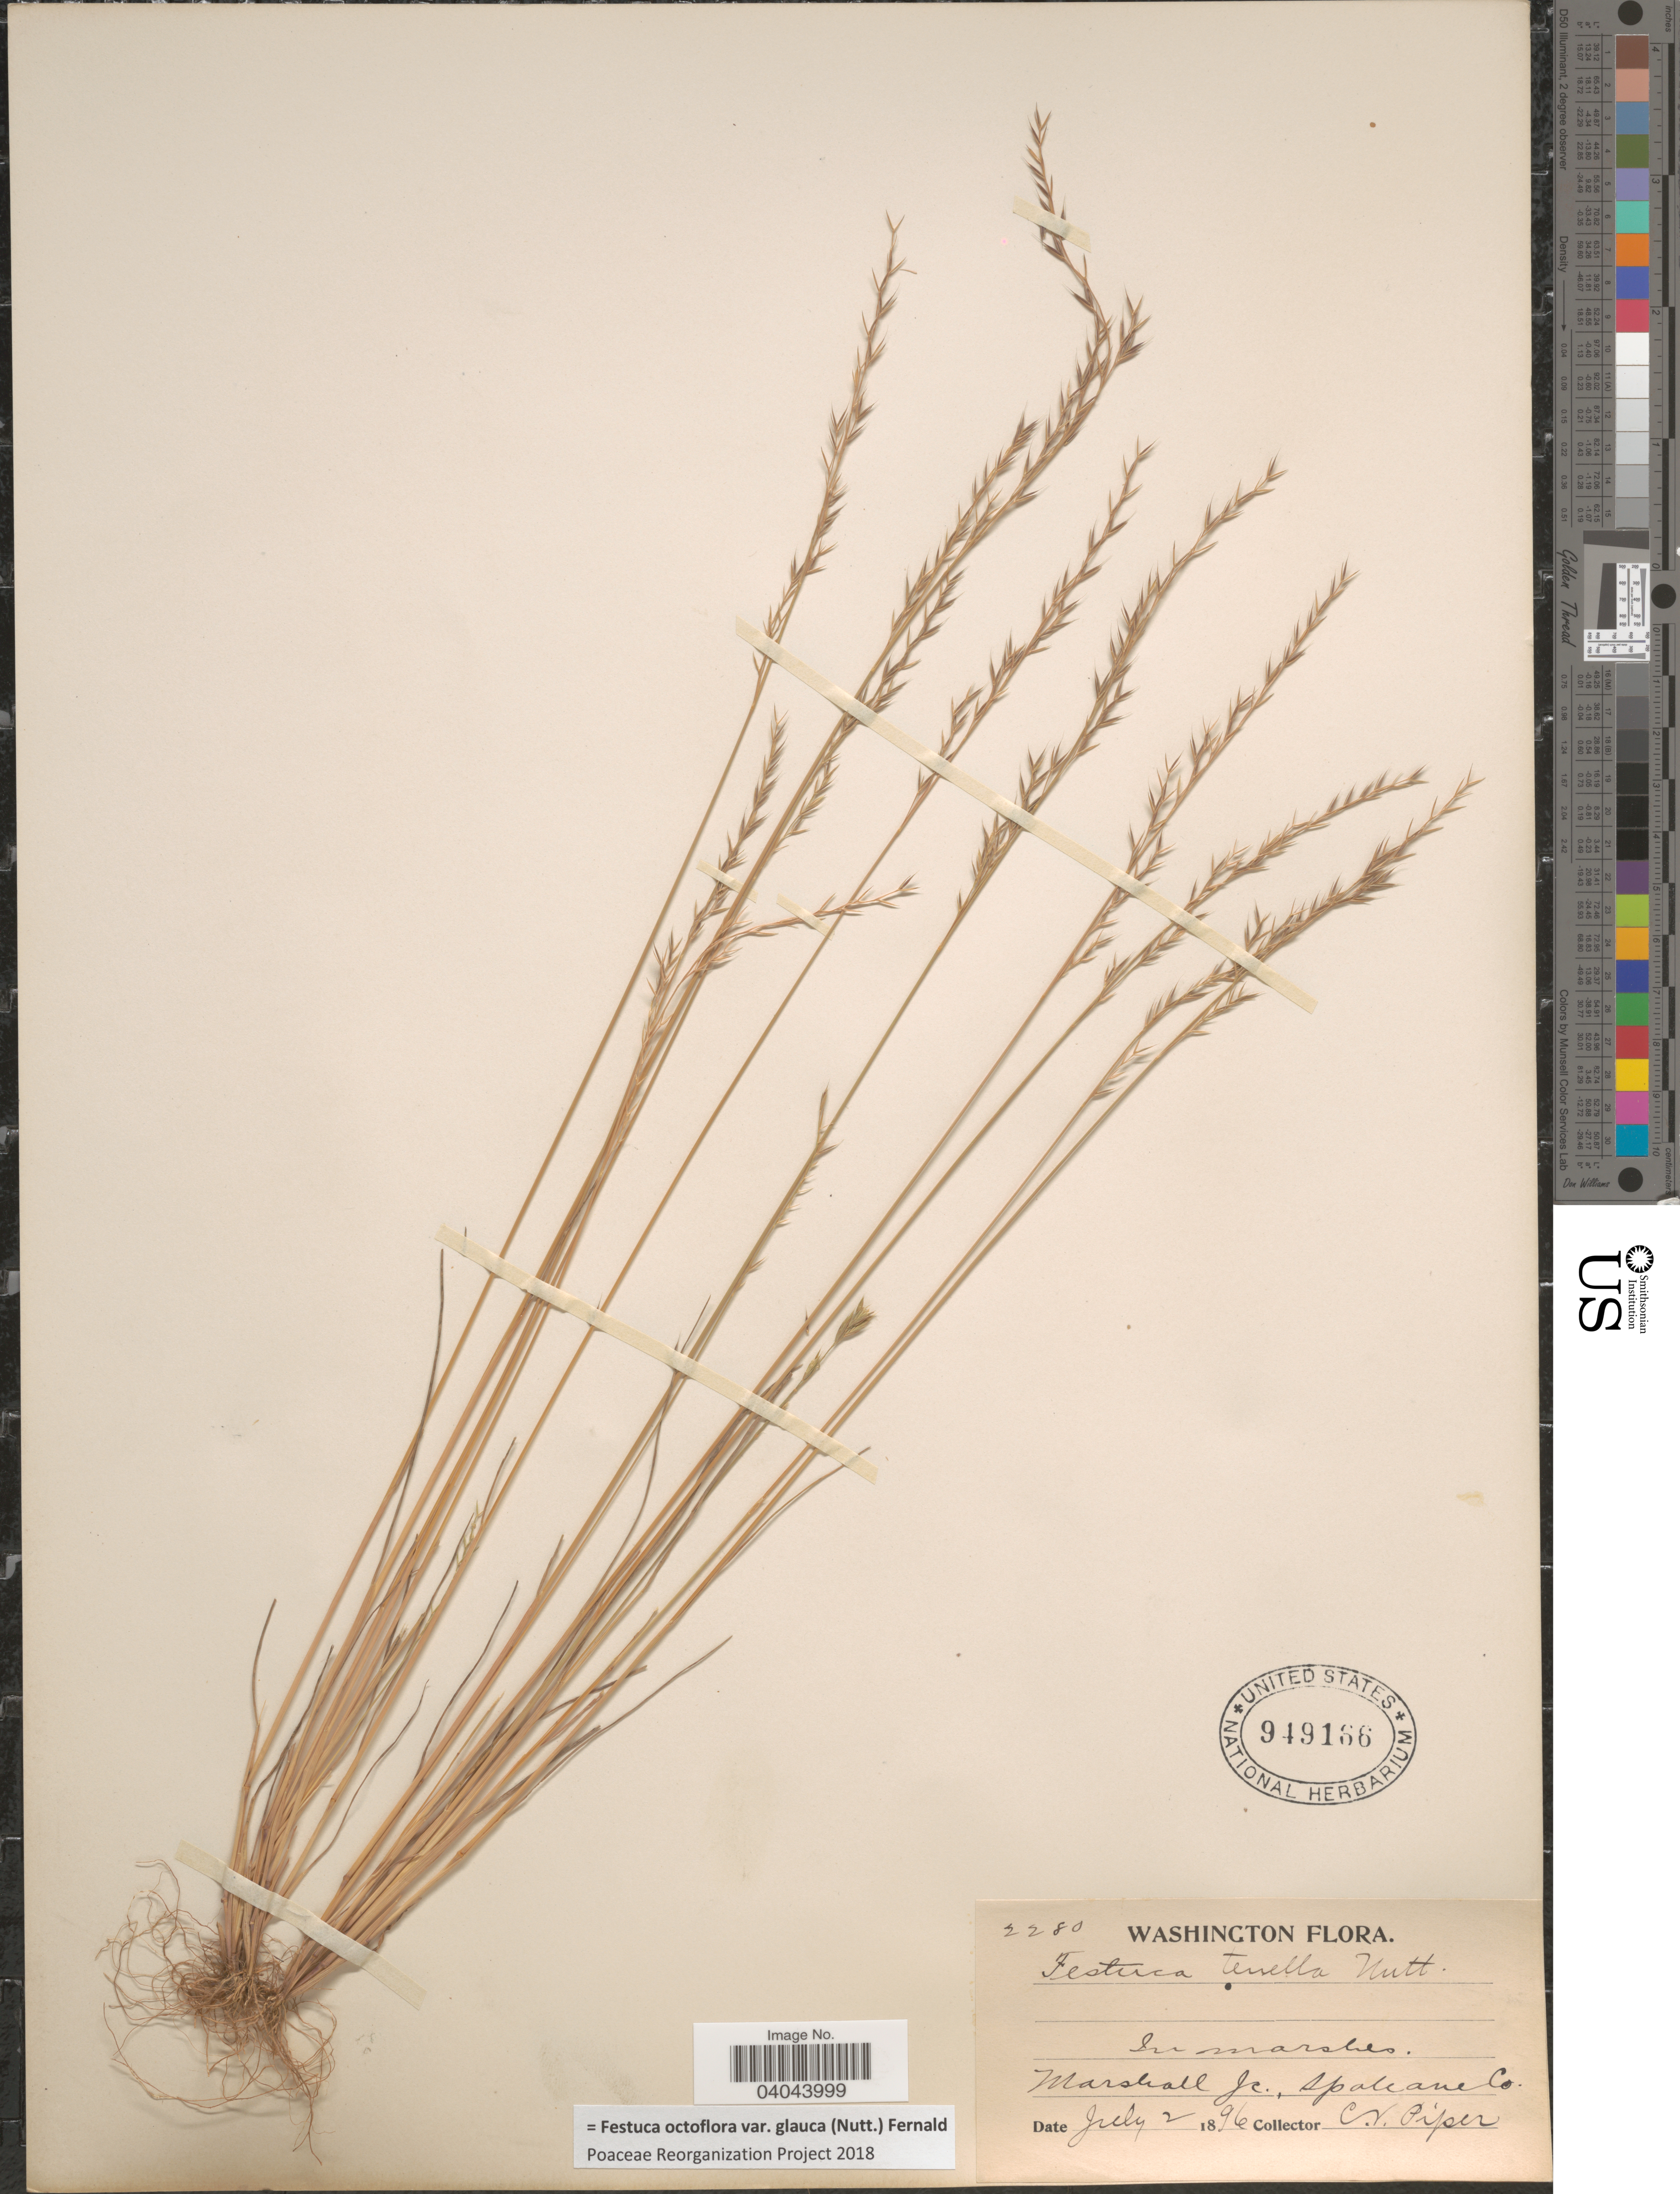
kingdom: Plantae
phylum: Tracheophyta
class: Liliopsida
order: Poales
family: Poaceae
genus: Festuca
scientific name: Festuca octoflora var. glauca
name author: (Nutt.) Fernald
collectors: C. V. Piper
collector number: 2280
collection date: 1896-07-02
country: United States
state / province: Washington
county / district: Spokane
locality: Marshall Jc., Spokane Co.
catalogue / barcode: US 949166